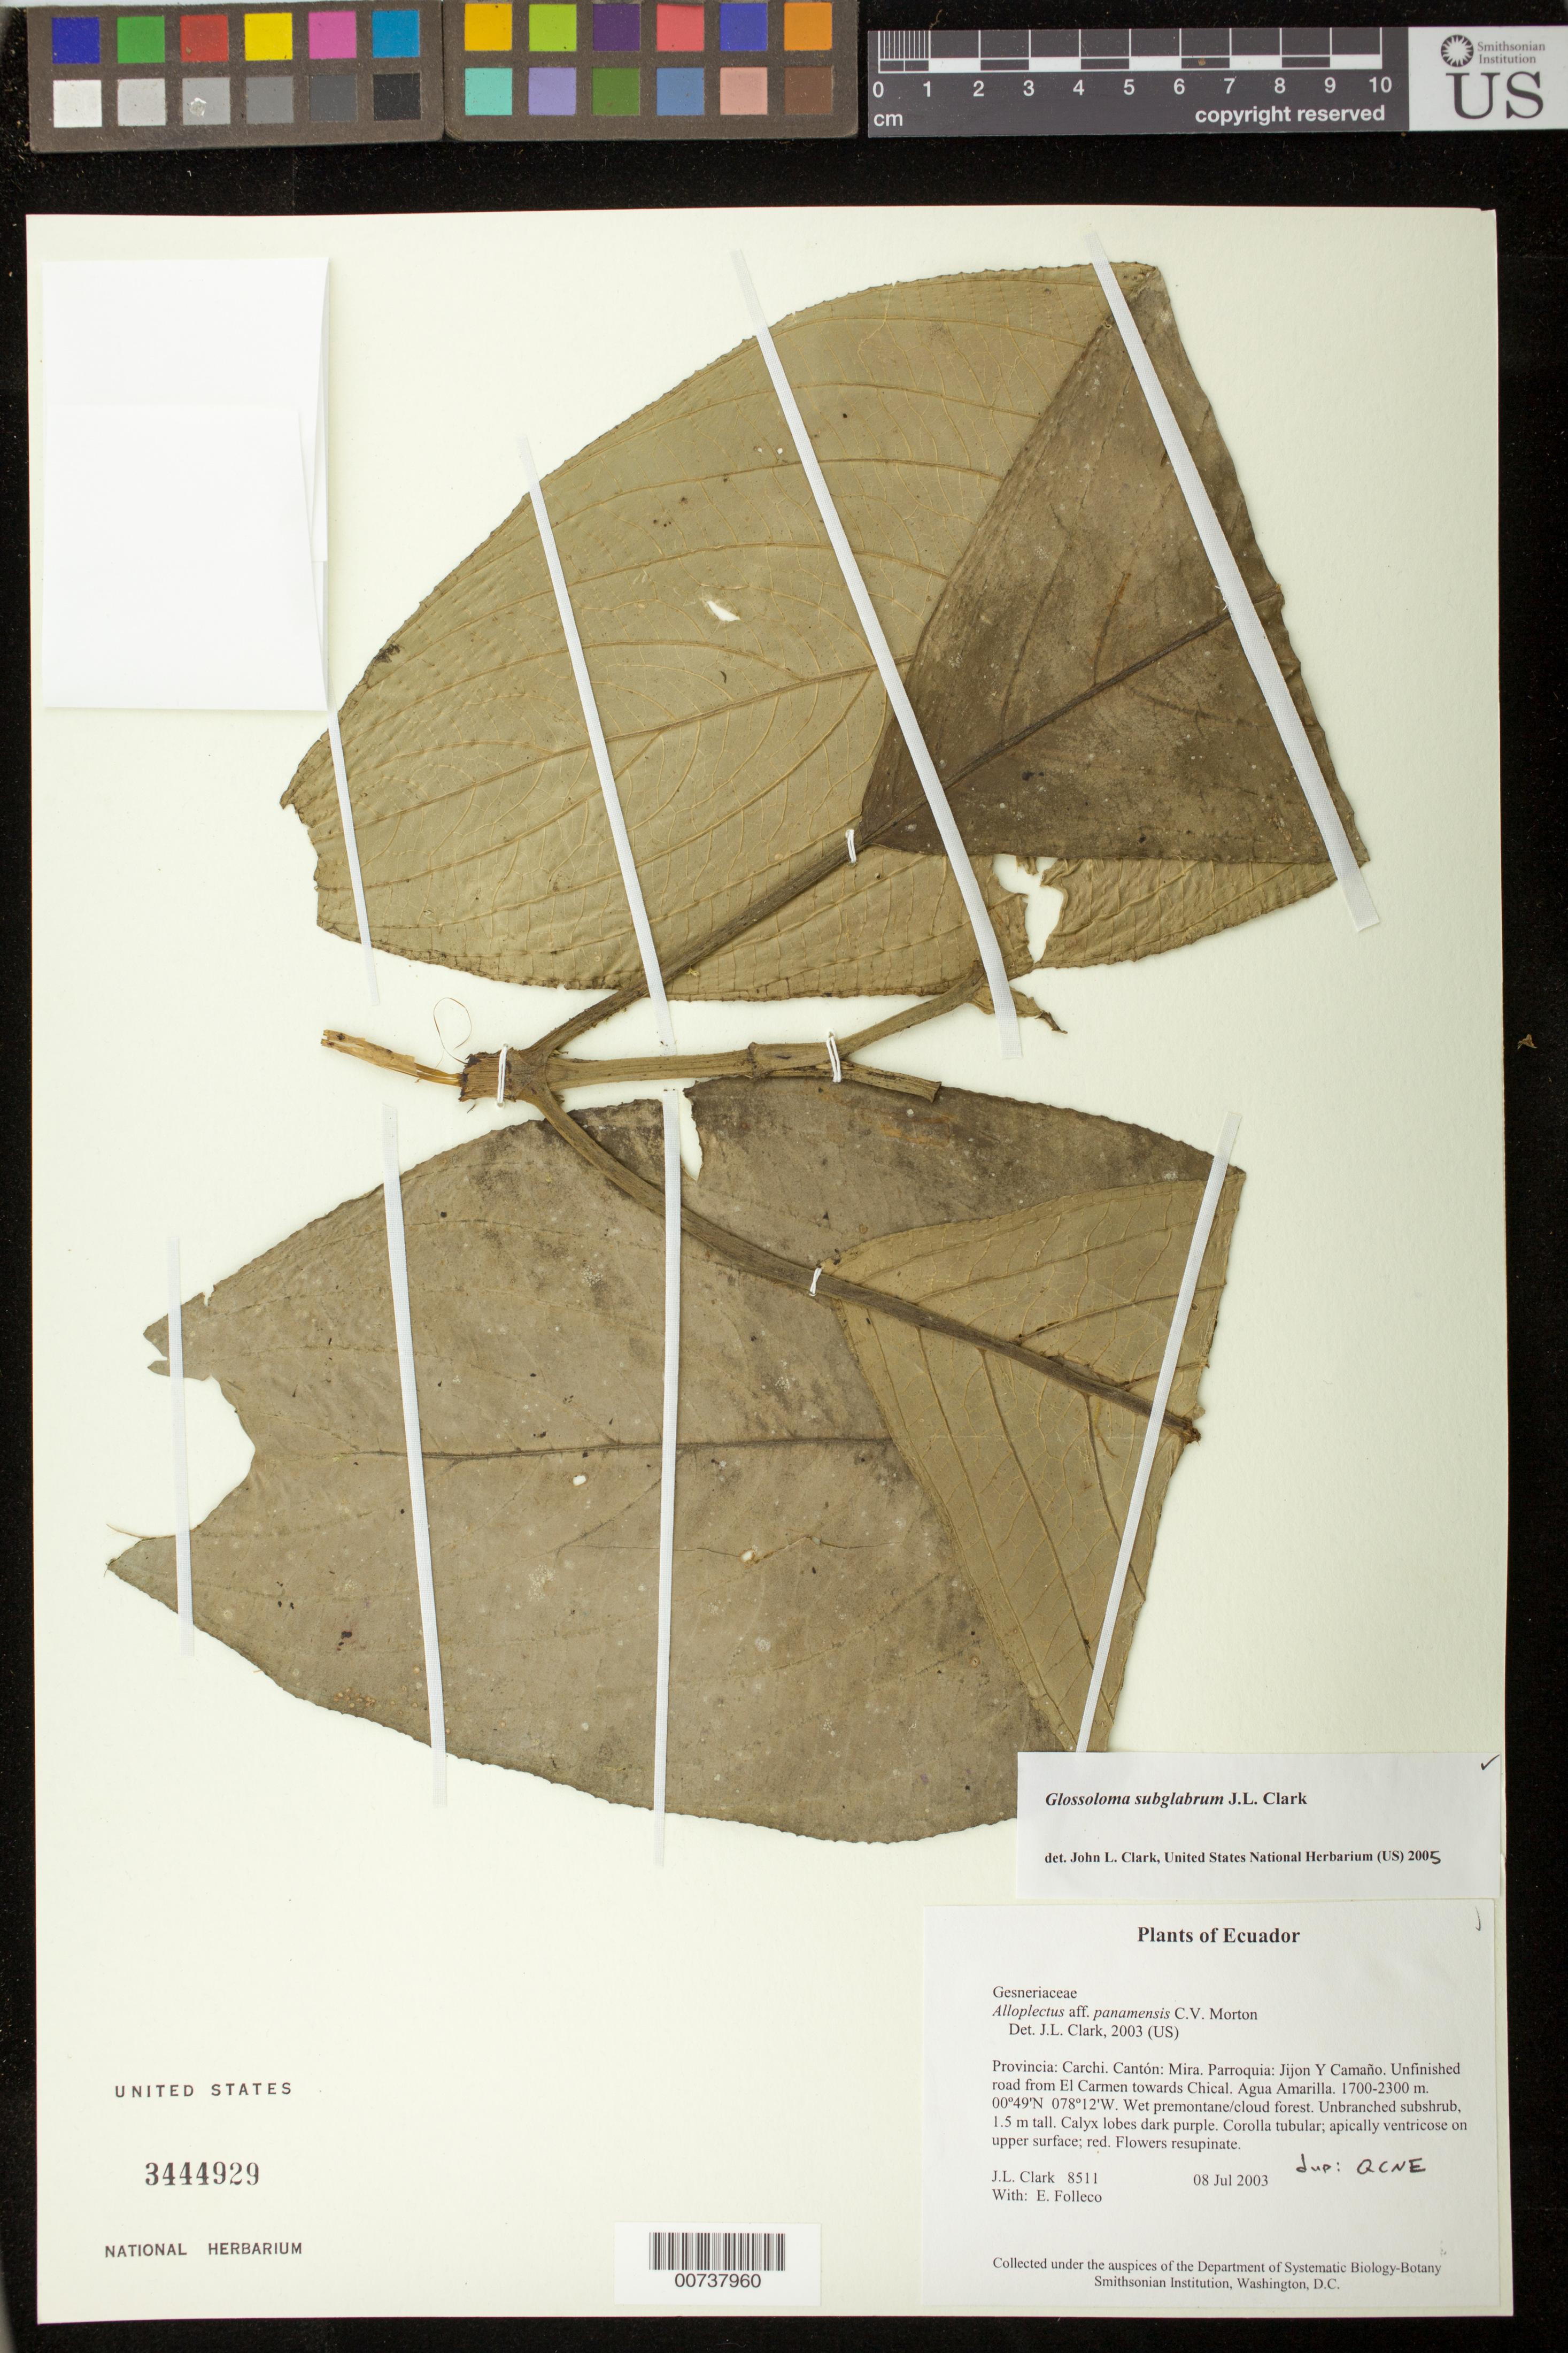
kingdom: Plantae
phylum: Tracheophyta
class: Magnoliopsida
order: Lamiales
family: Gesneriaceae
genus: Glossoloma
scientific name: Glossoloma subglabrum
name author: J.L. Clark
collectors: J. L. Clark & E. Folleco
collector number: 8511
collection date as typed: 08 Jul 2003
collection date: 2003-07-08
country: Ecuador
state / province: Carchi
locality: Mira. Parroquia: Jijon Y Camaño. Unfinished road from El Carmen towards Chical. Agua Amarilla.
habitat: Wet premontane/cloud forest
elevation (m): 1700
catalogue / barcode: US 3444929